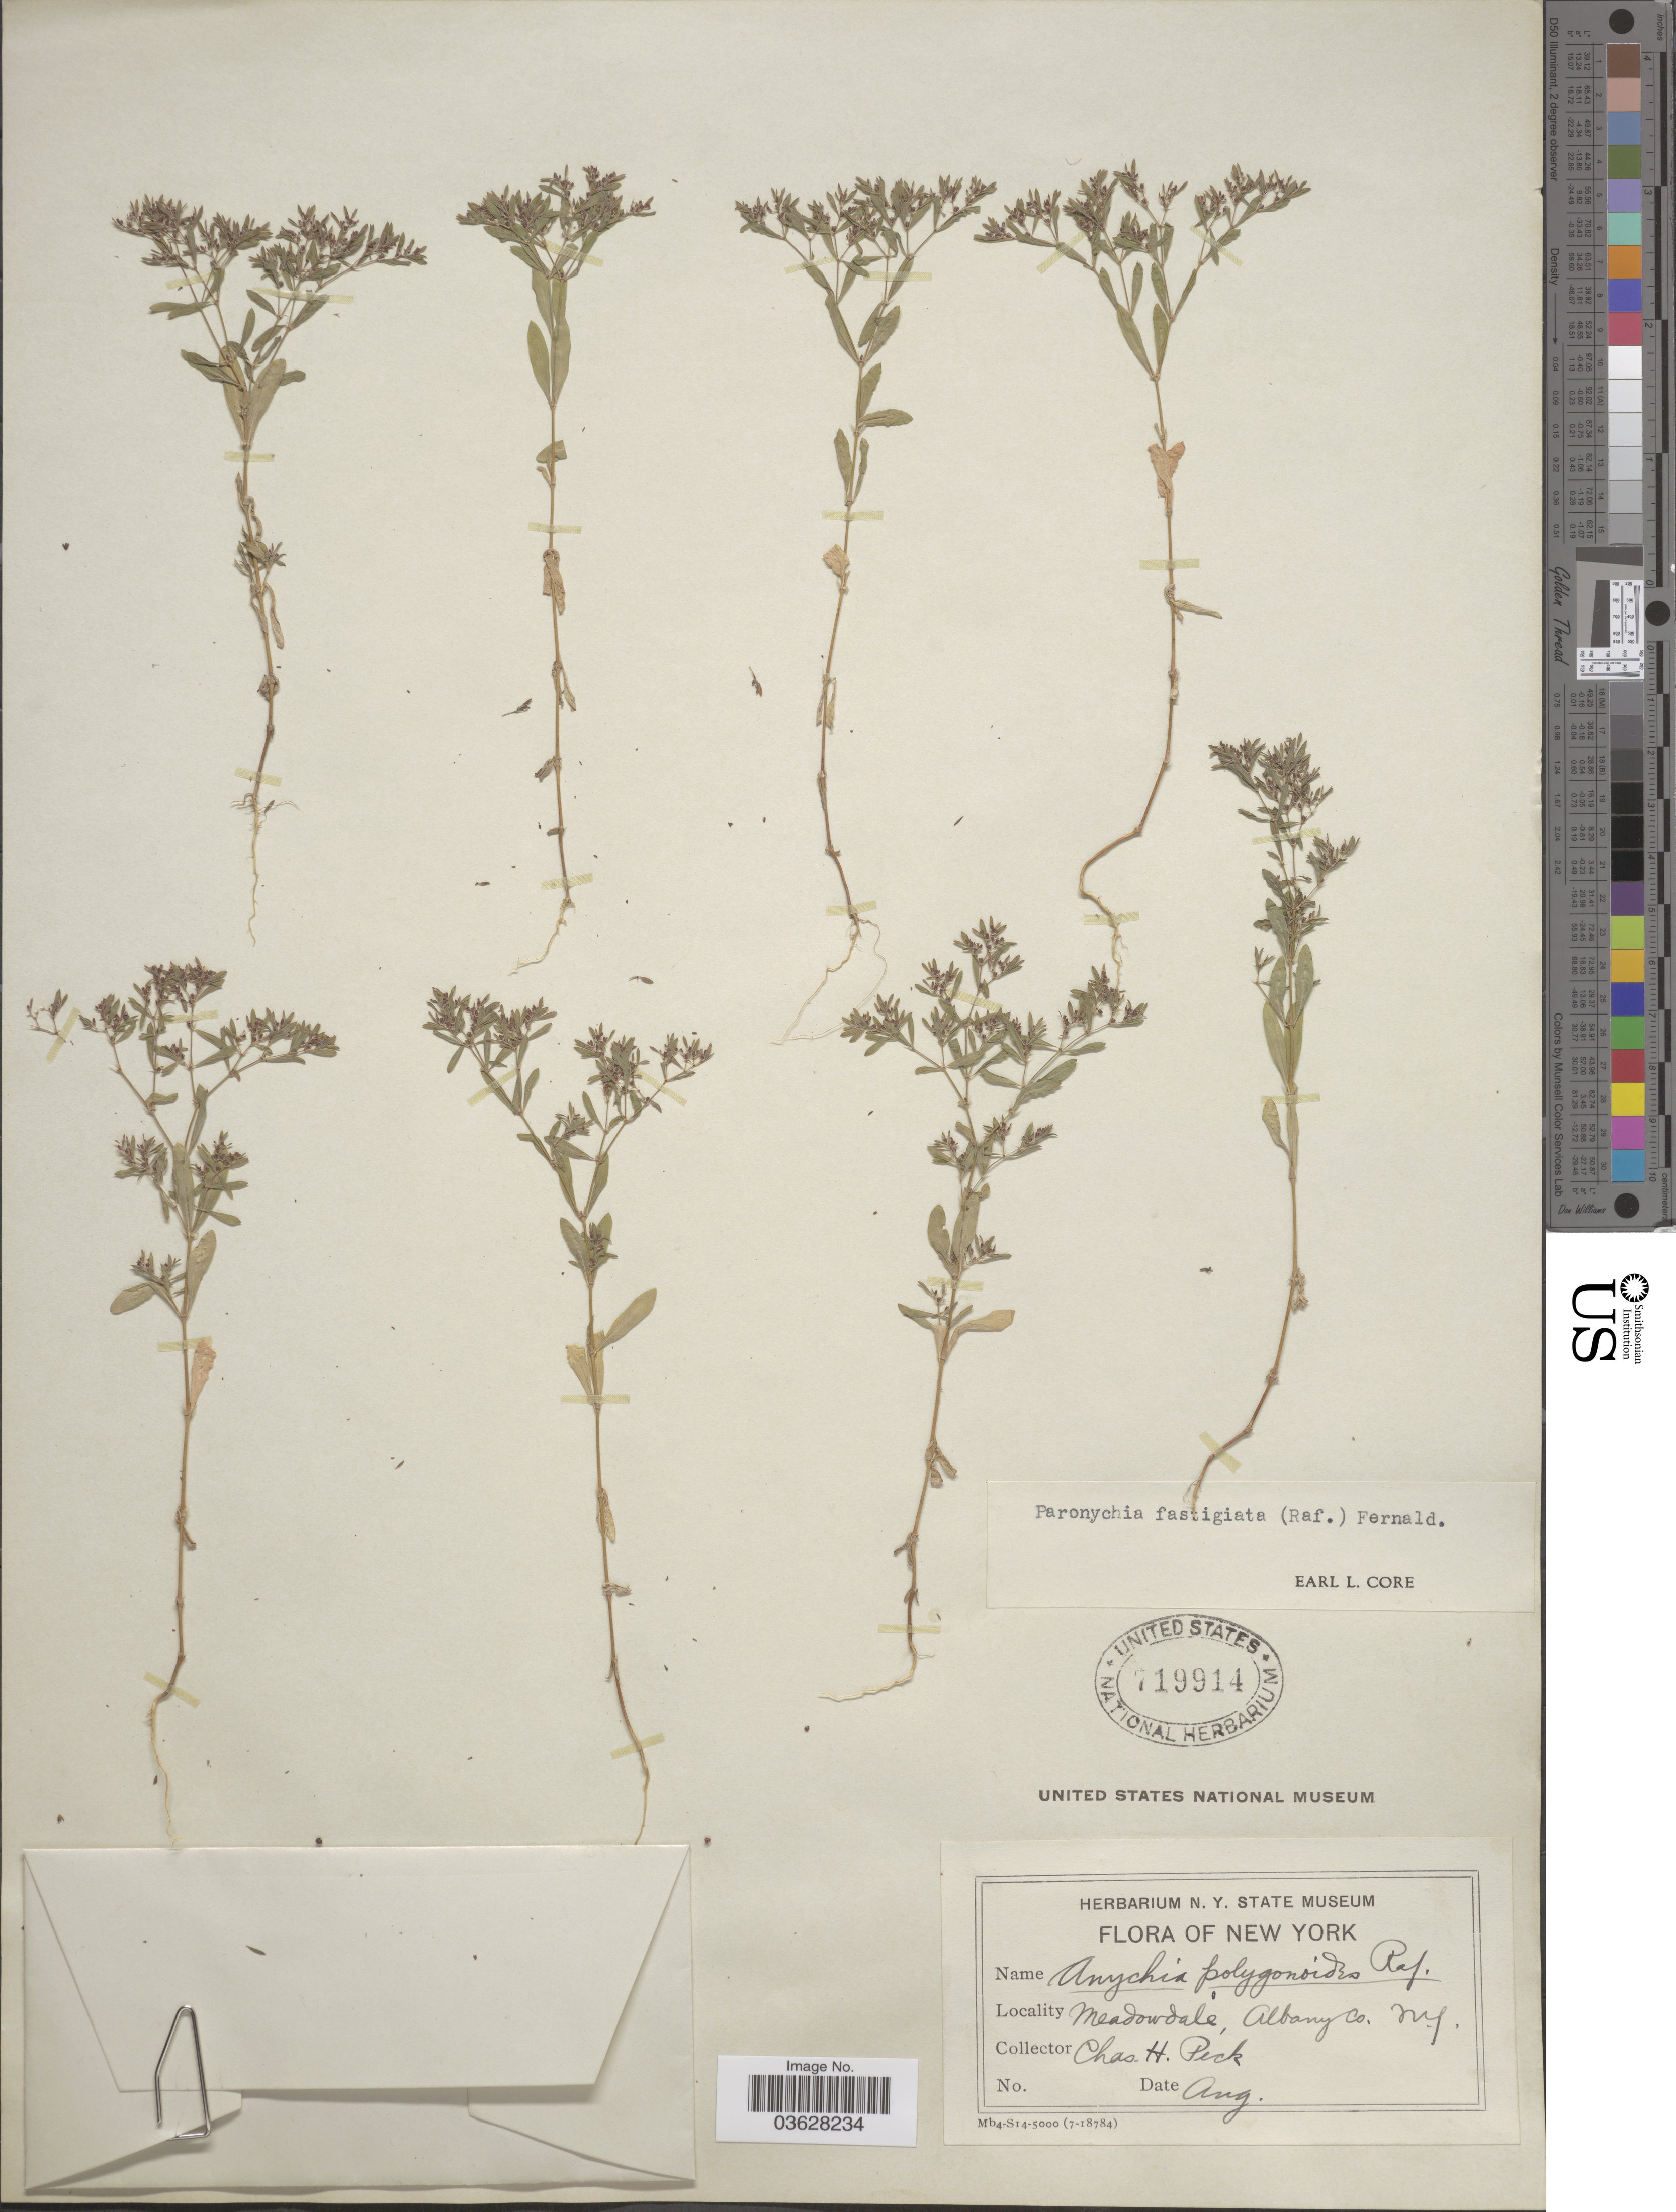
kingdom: Plantae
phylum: Tracheophyta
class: Magnoliopsida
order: Caryophyllales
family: Caryophyllaceae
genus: Paronychia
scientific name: Paronychia fastigiata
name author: (Raf.) Fernald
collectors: C. H. Peck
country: United States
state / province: New York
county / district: Albany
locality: Meadowdale, Albany Co.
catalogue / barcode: US 719914